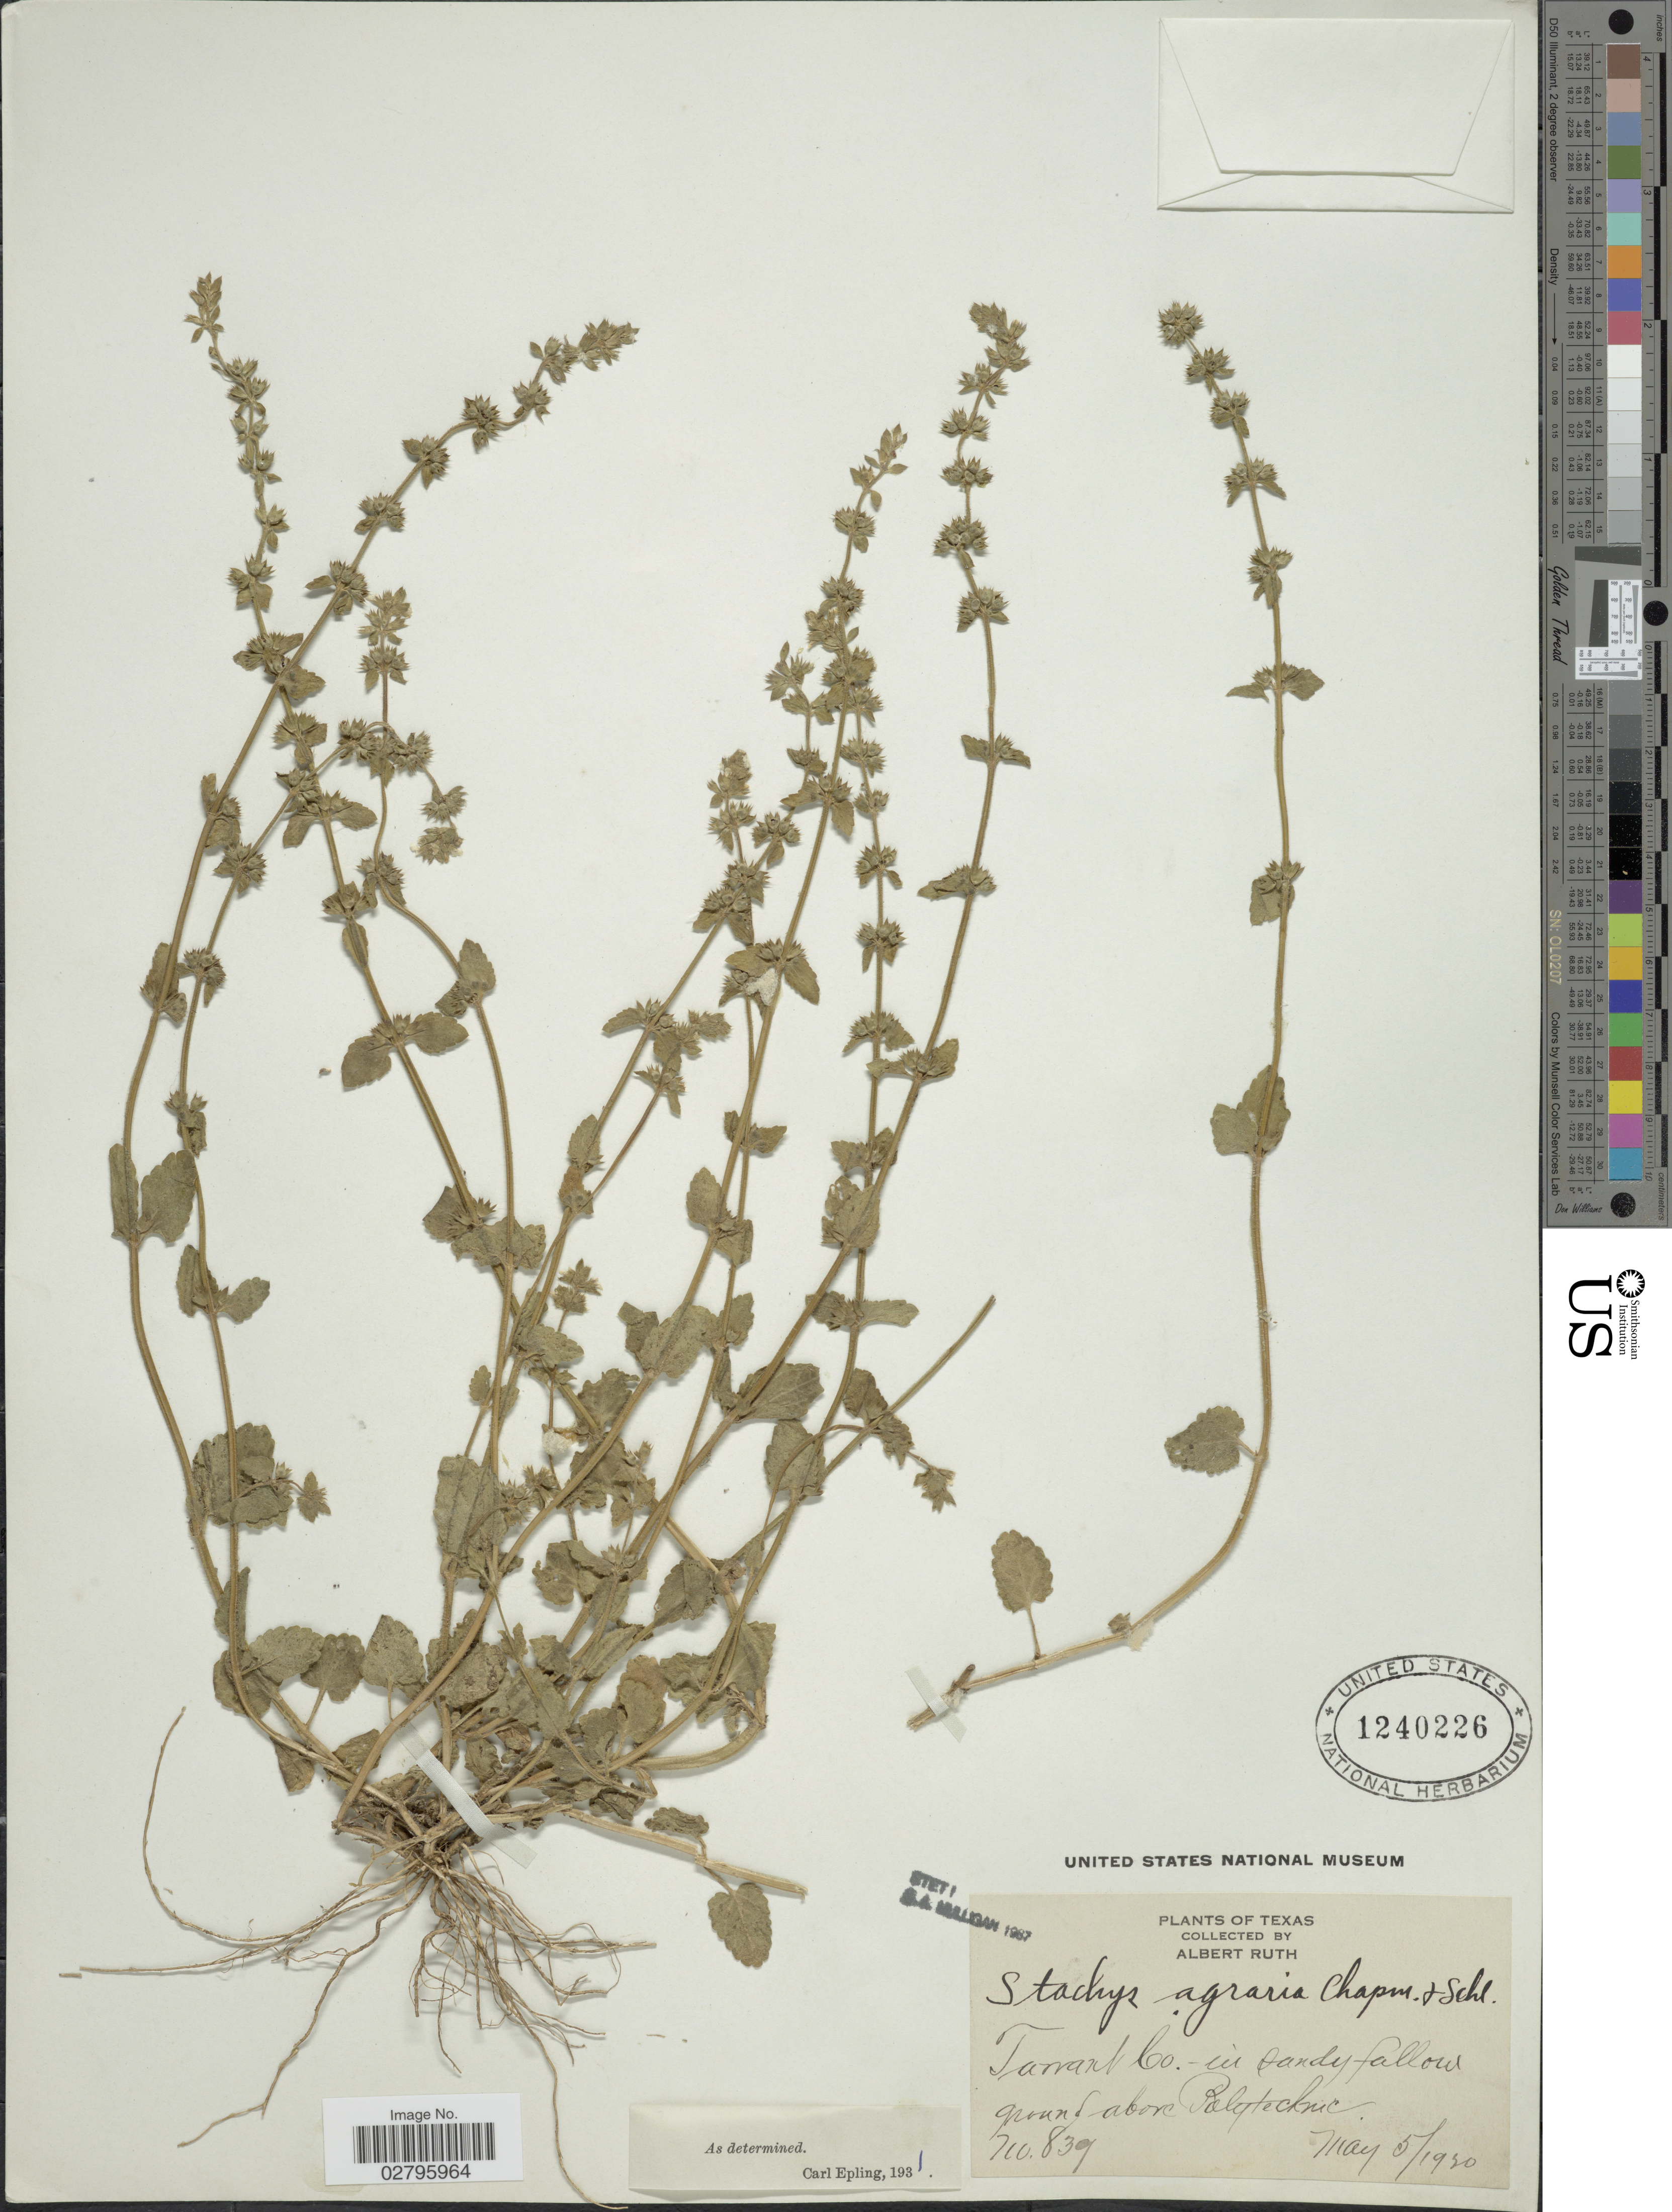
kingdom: Plantae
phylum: Tracheophyta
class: Magnoliopsida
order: Lamiales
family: Lamiaceae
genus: Stachys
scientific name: Stachys agraria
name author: Schltdl. & Cham.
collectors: A. Ruth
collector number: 839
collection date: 1930-05-05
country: United States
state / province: Texas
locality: Tarrant Co.- in sandy fallow ground above Polytechnic.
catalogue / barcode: US 1240226